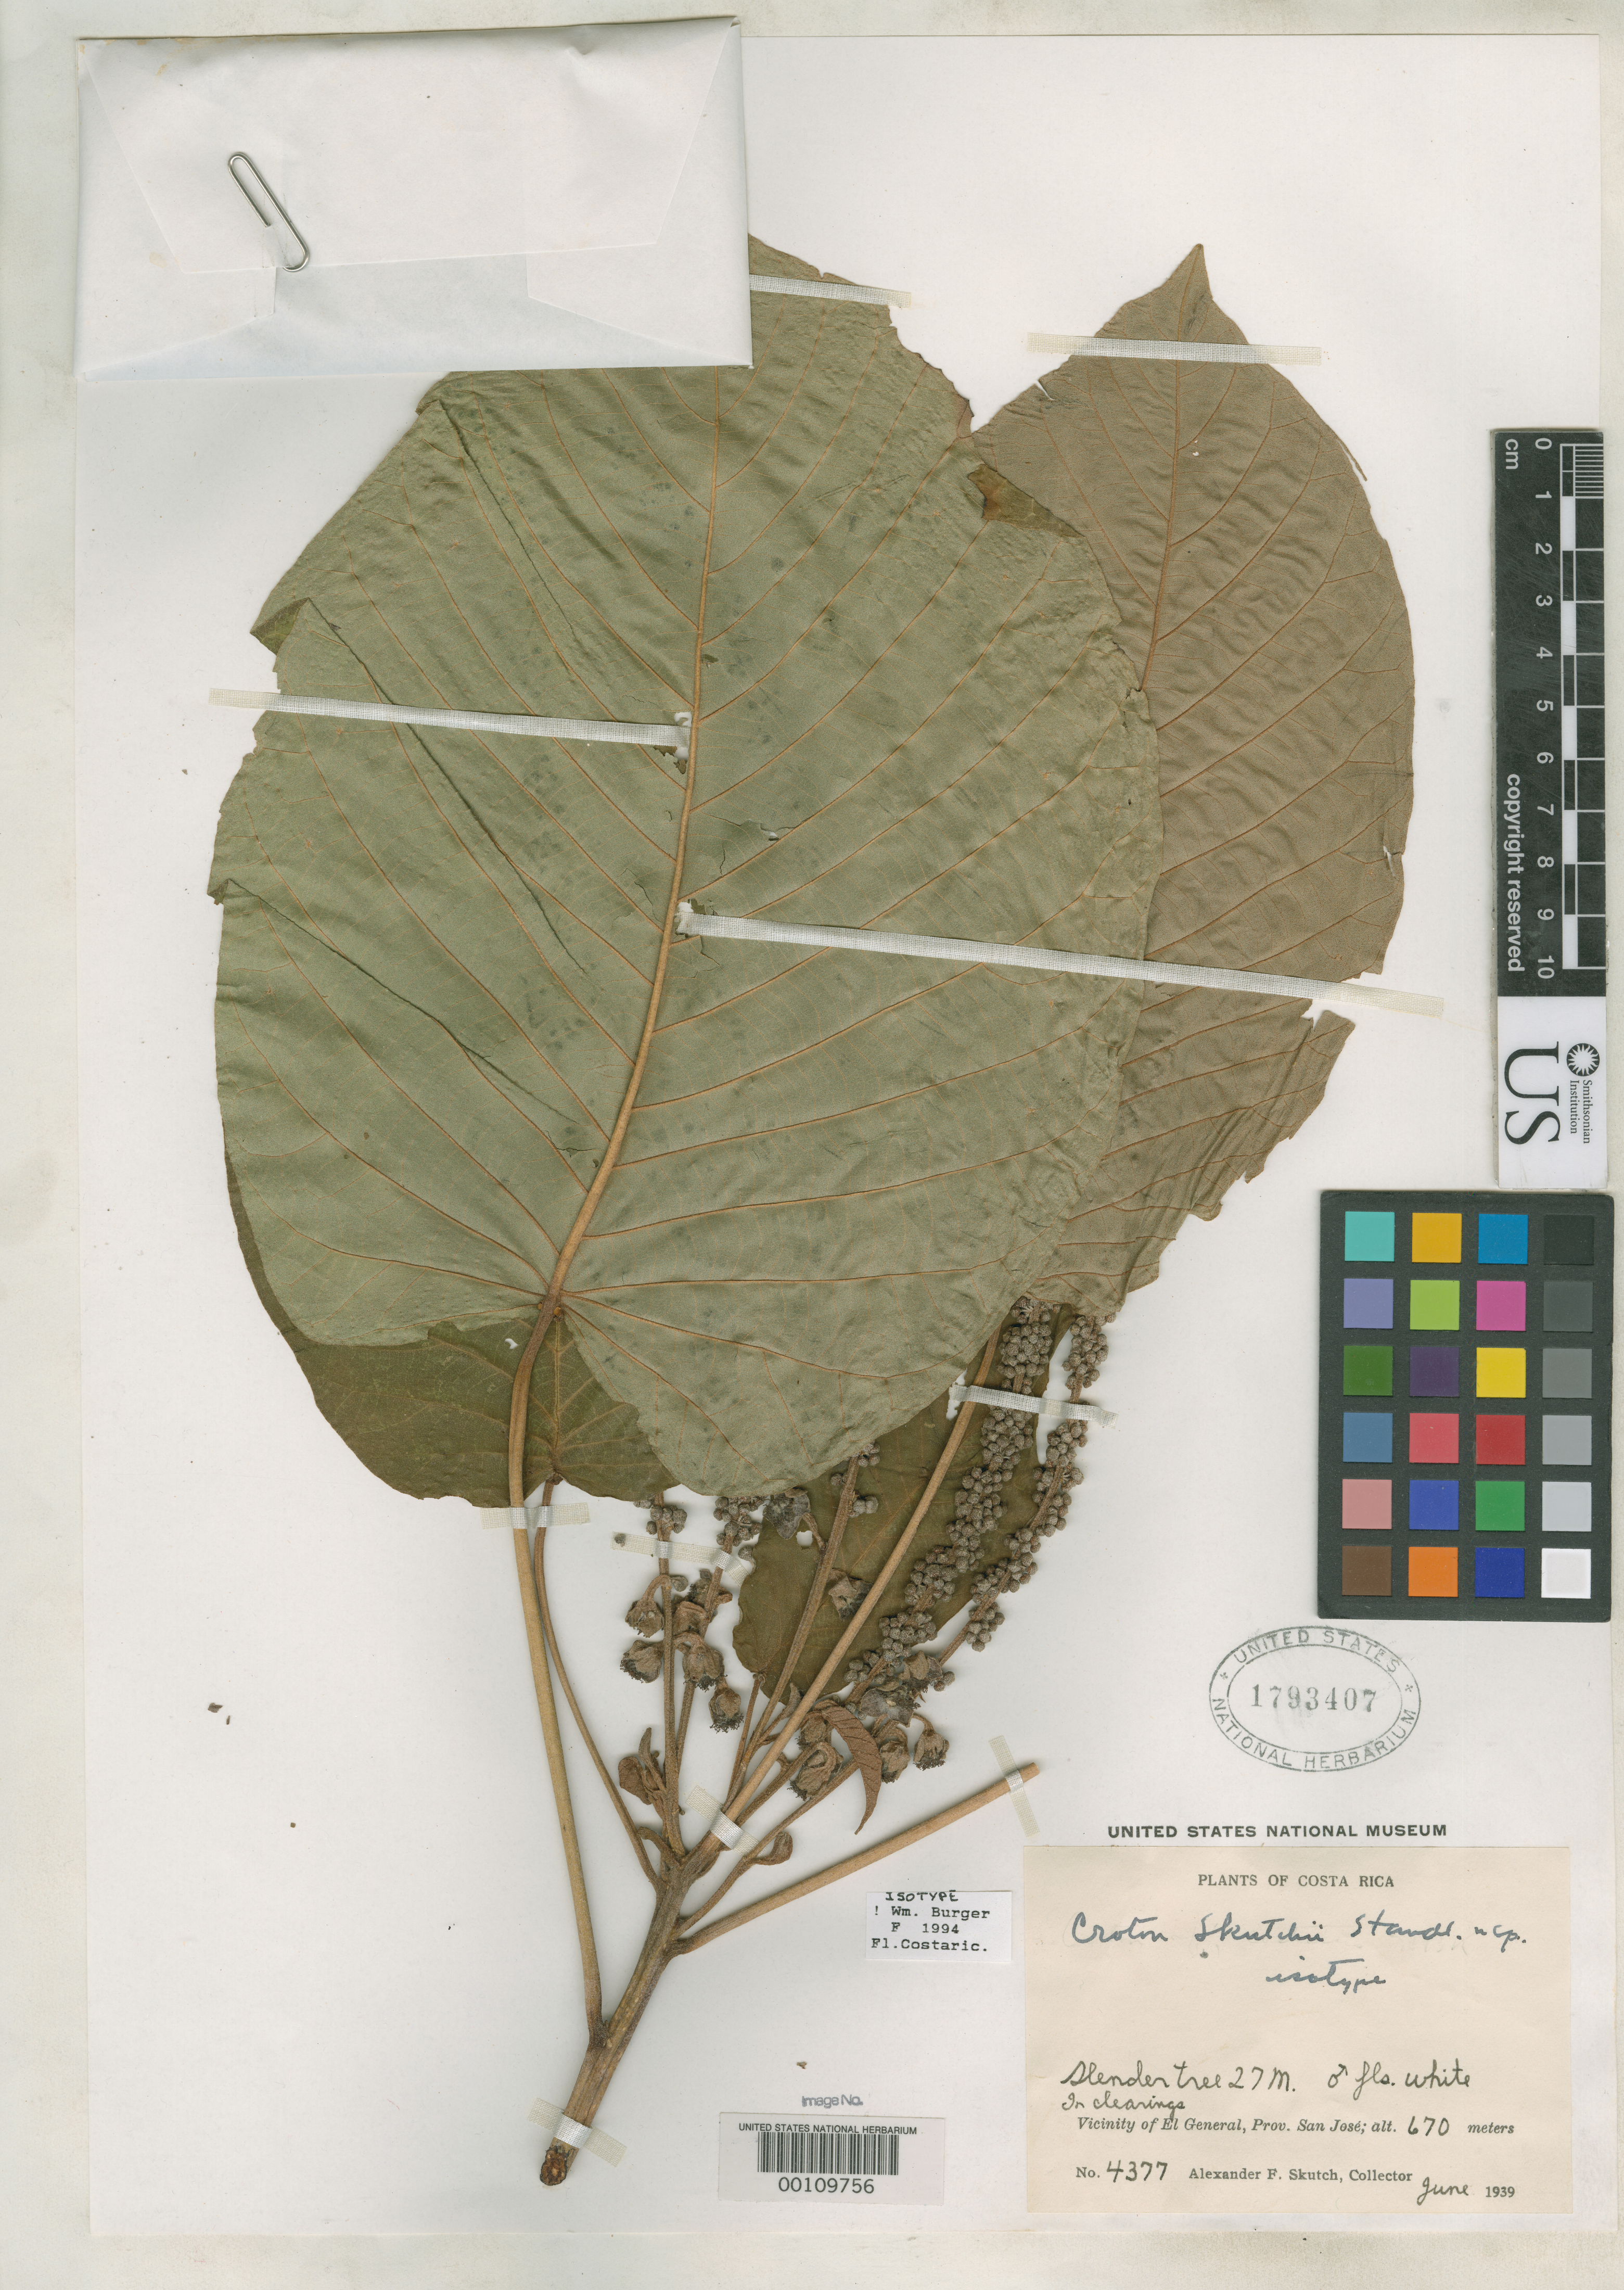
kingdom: Plantae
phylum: Tracheophyta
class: Magnoliopsida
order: Malpighiales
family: Euphorbiaceae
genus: Croton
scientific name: Croton skutchii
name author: Standl.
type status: Isotype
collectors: A. F. Skutch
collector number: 4377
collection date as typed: Jun 1939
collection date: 1939-06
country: Costa Rica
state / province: San José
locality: Vicinity of El General.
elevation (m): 670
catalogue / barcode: US 1793407